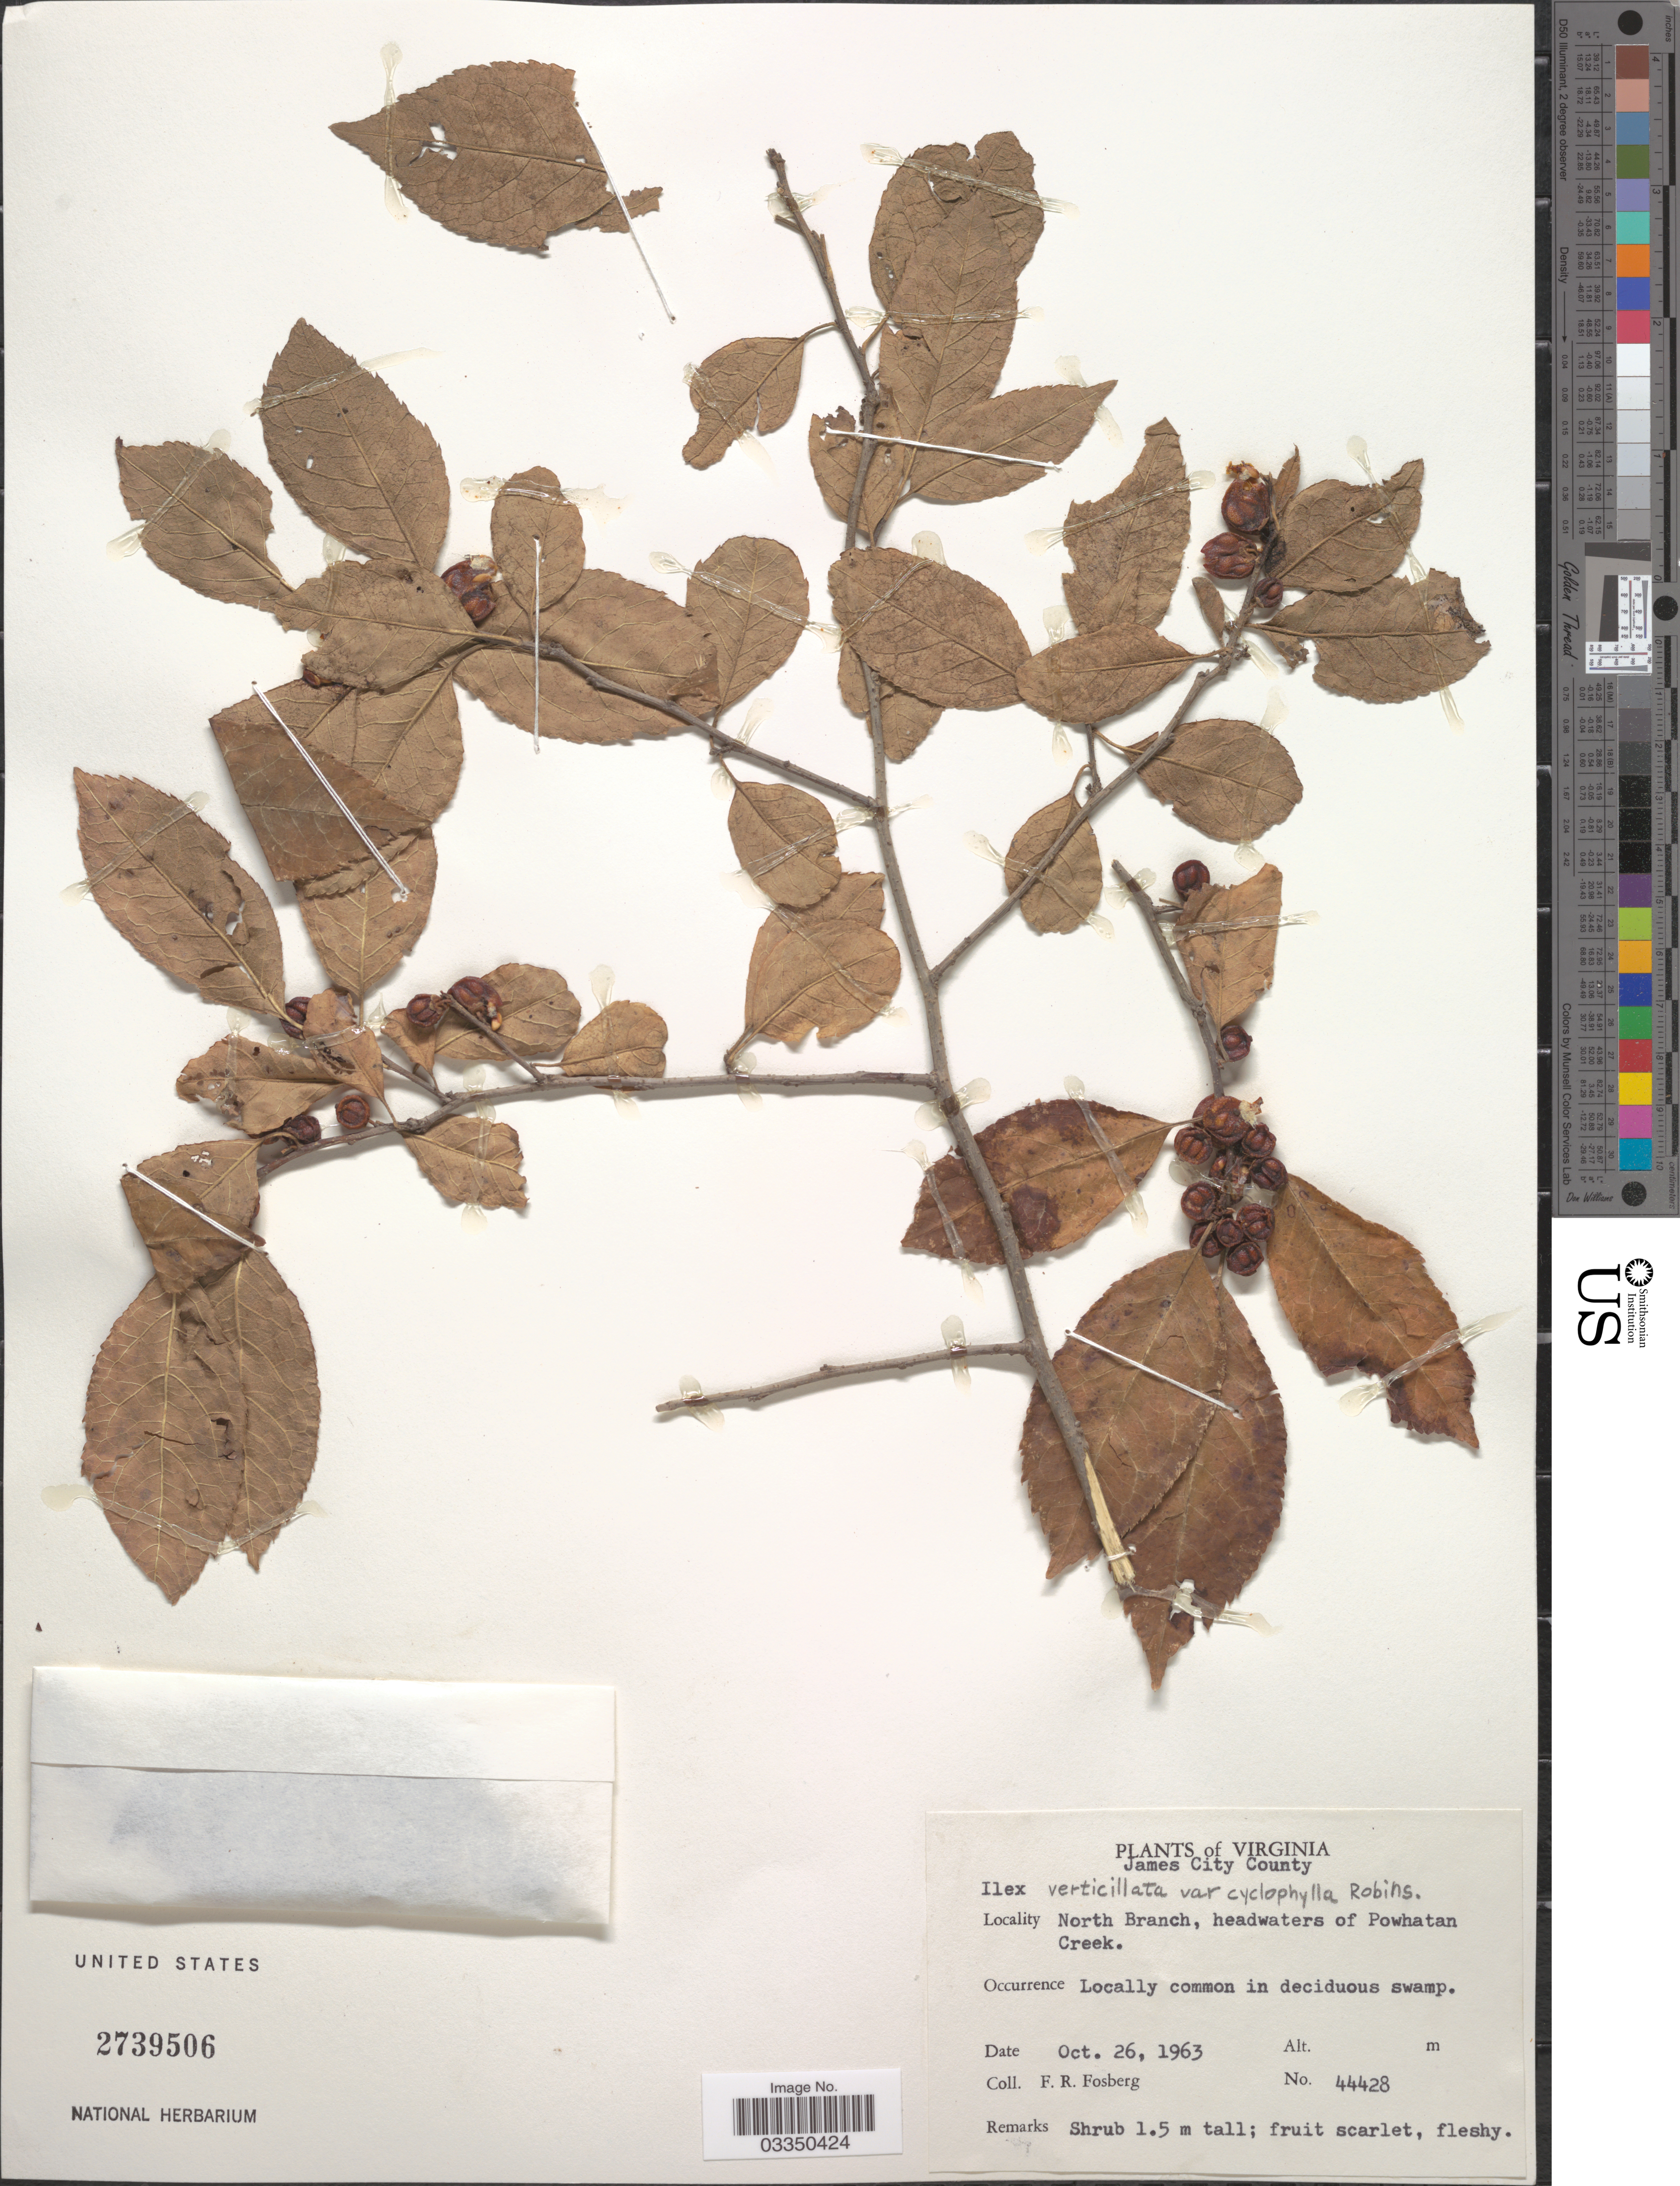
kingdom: Plantae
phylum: Tracheophyta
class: Magnoliopsida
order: Aquifoliales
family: Aquifoliaceae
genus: Ilex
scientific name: Ilex verticillata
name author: (L.) A. Gray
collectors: F. R. Fosberg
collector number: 44428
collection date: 1963-10-26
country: United States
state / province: Virginia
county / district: James City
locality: James City County. North Branch, headwaters of Powhatan Creek.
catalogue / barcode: US 2739506